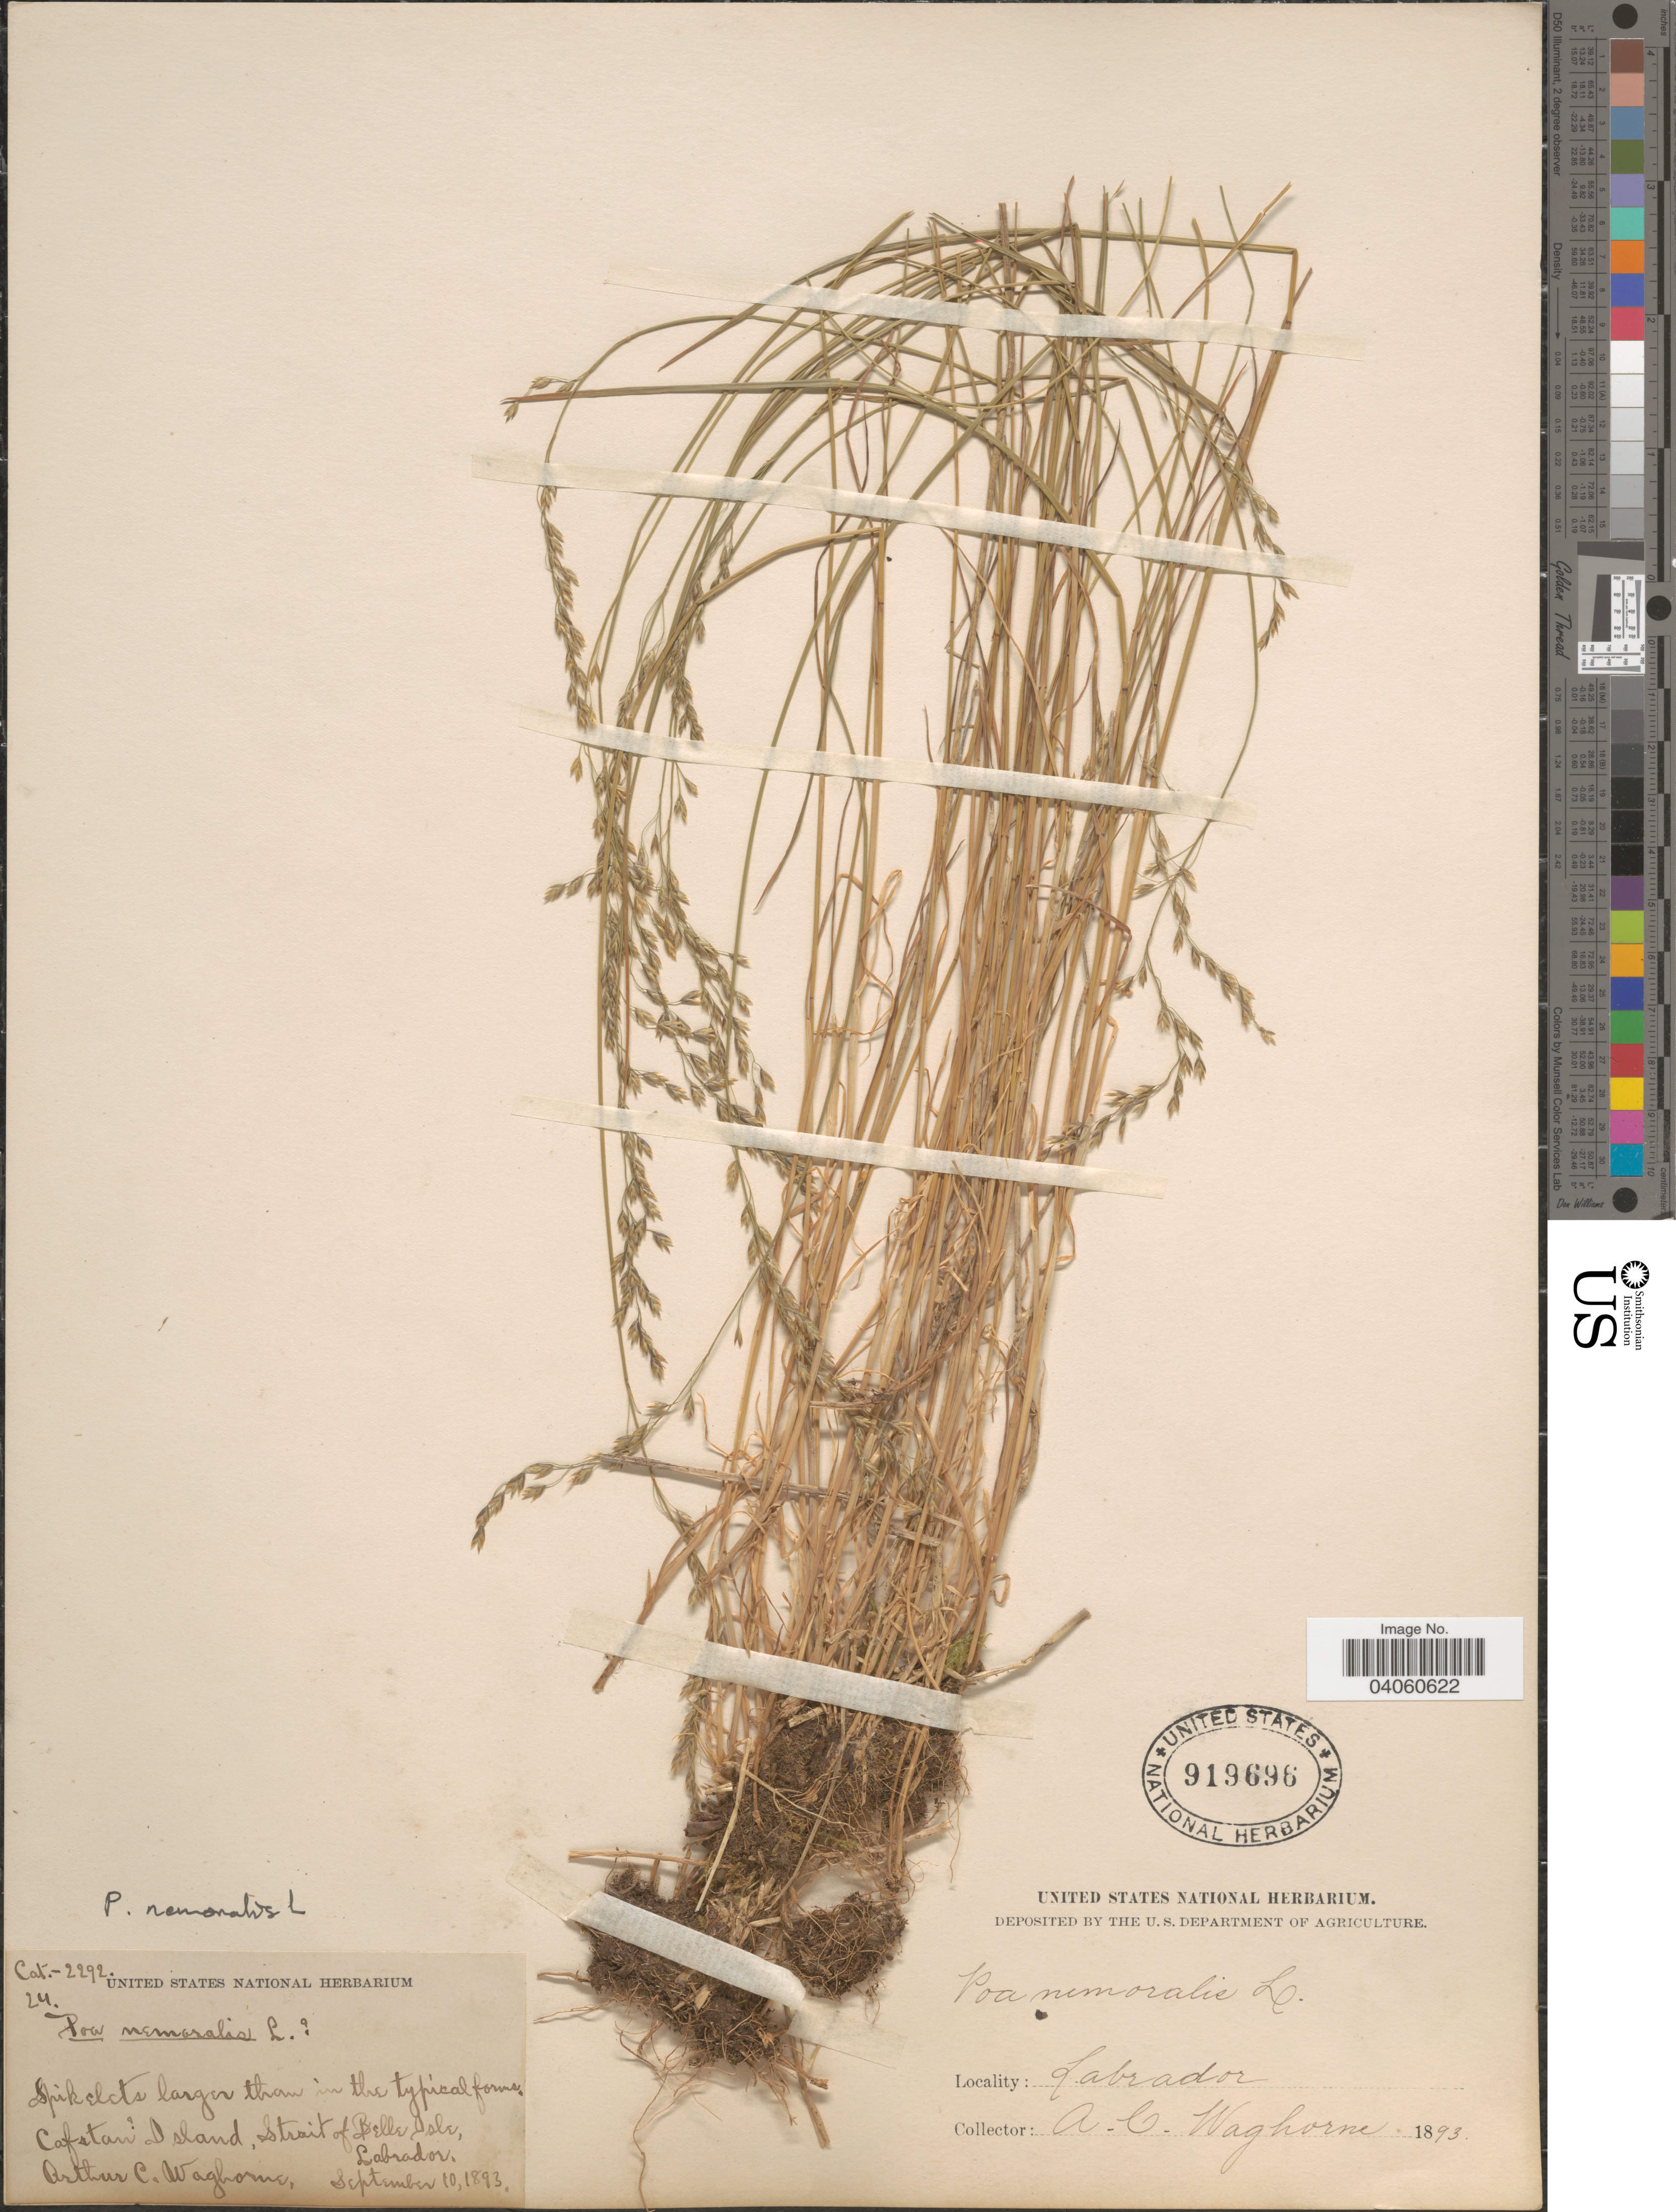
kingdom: Plantae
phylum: Tracheophyta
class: Liliopsida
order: Poales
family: Poaceae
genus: Poa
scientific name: Poa nemoralis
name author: L.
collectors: A. Waghorne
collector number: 24?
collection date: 1893-09-10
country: Canada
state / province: Newfoundland and Labrador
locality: Capstan Island, Strait of Belle Isle.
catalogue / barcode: US 919696